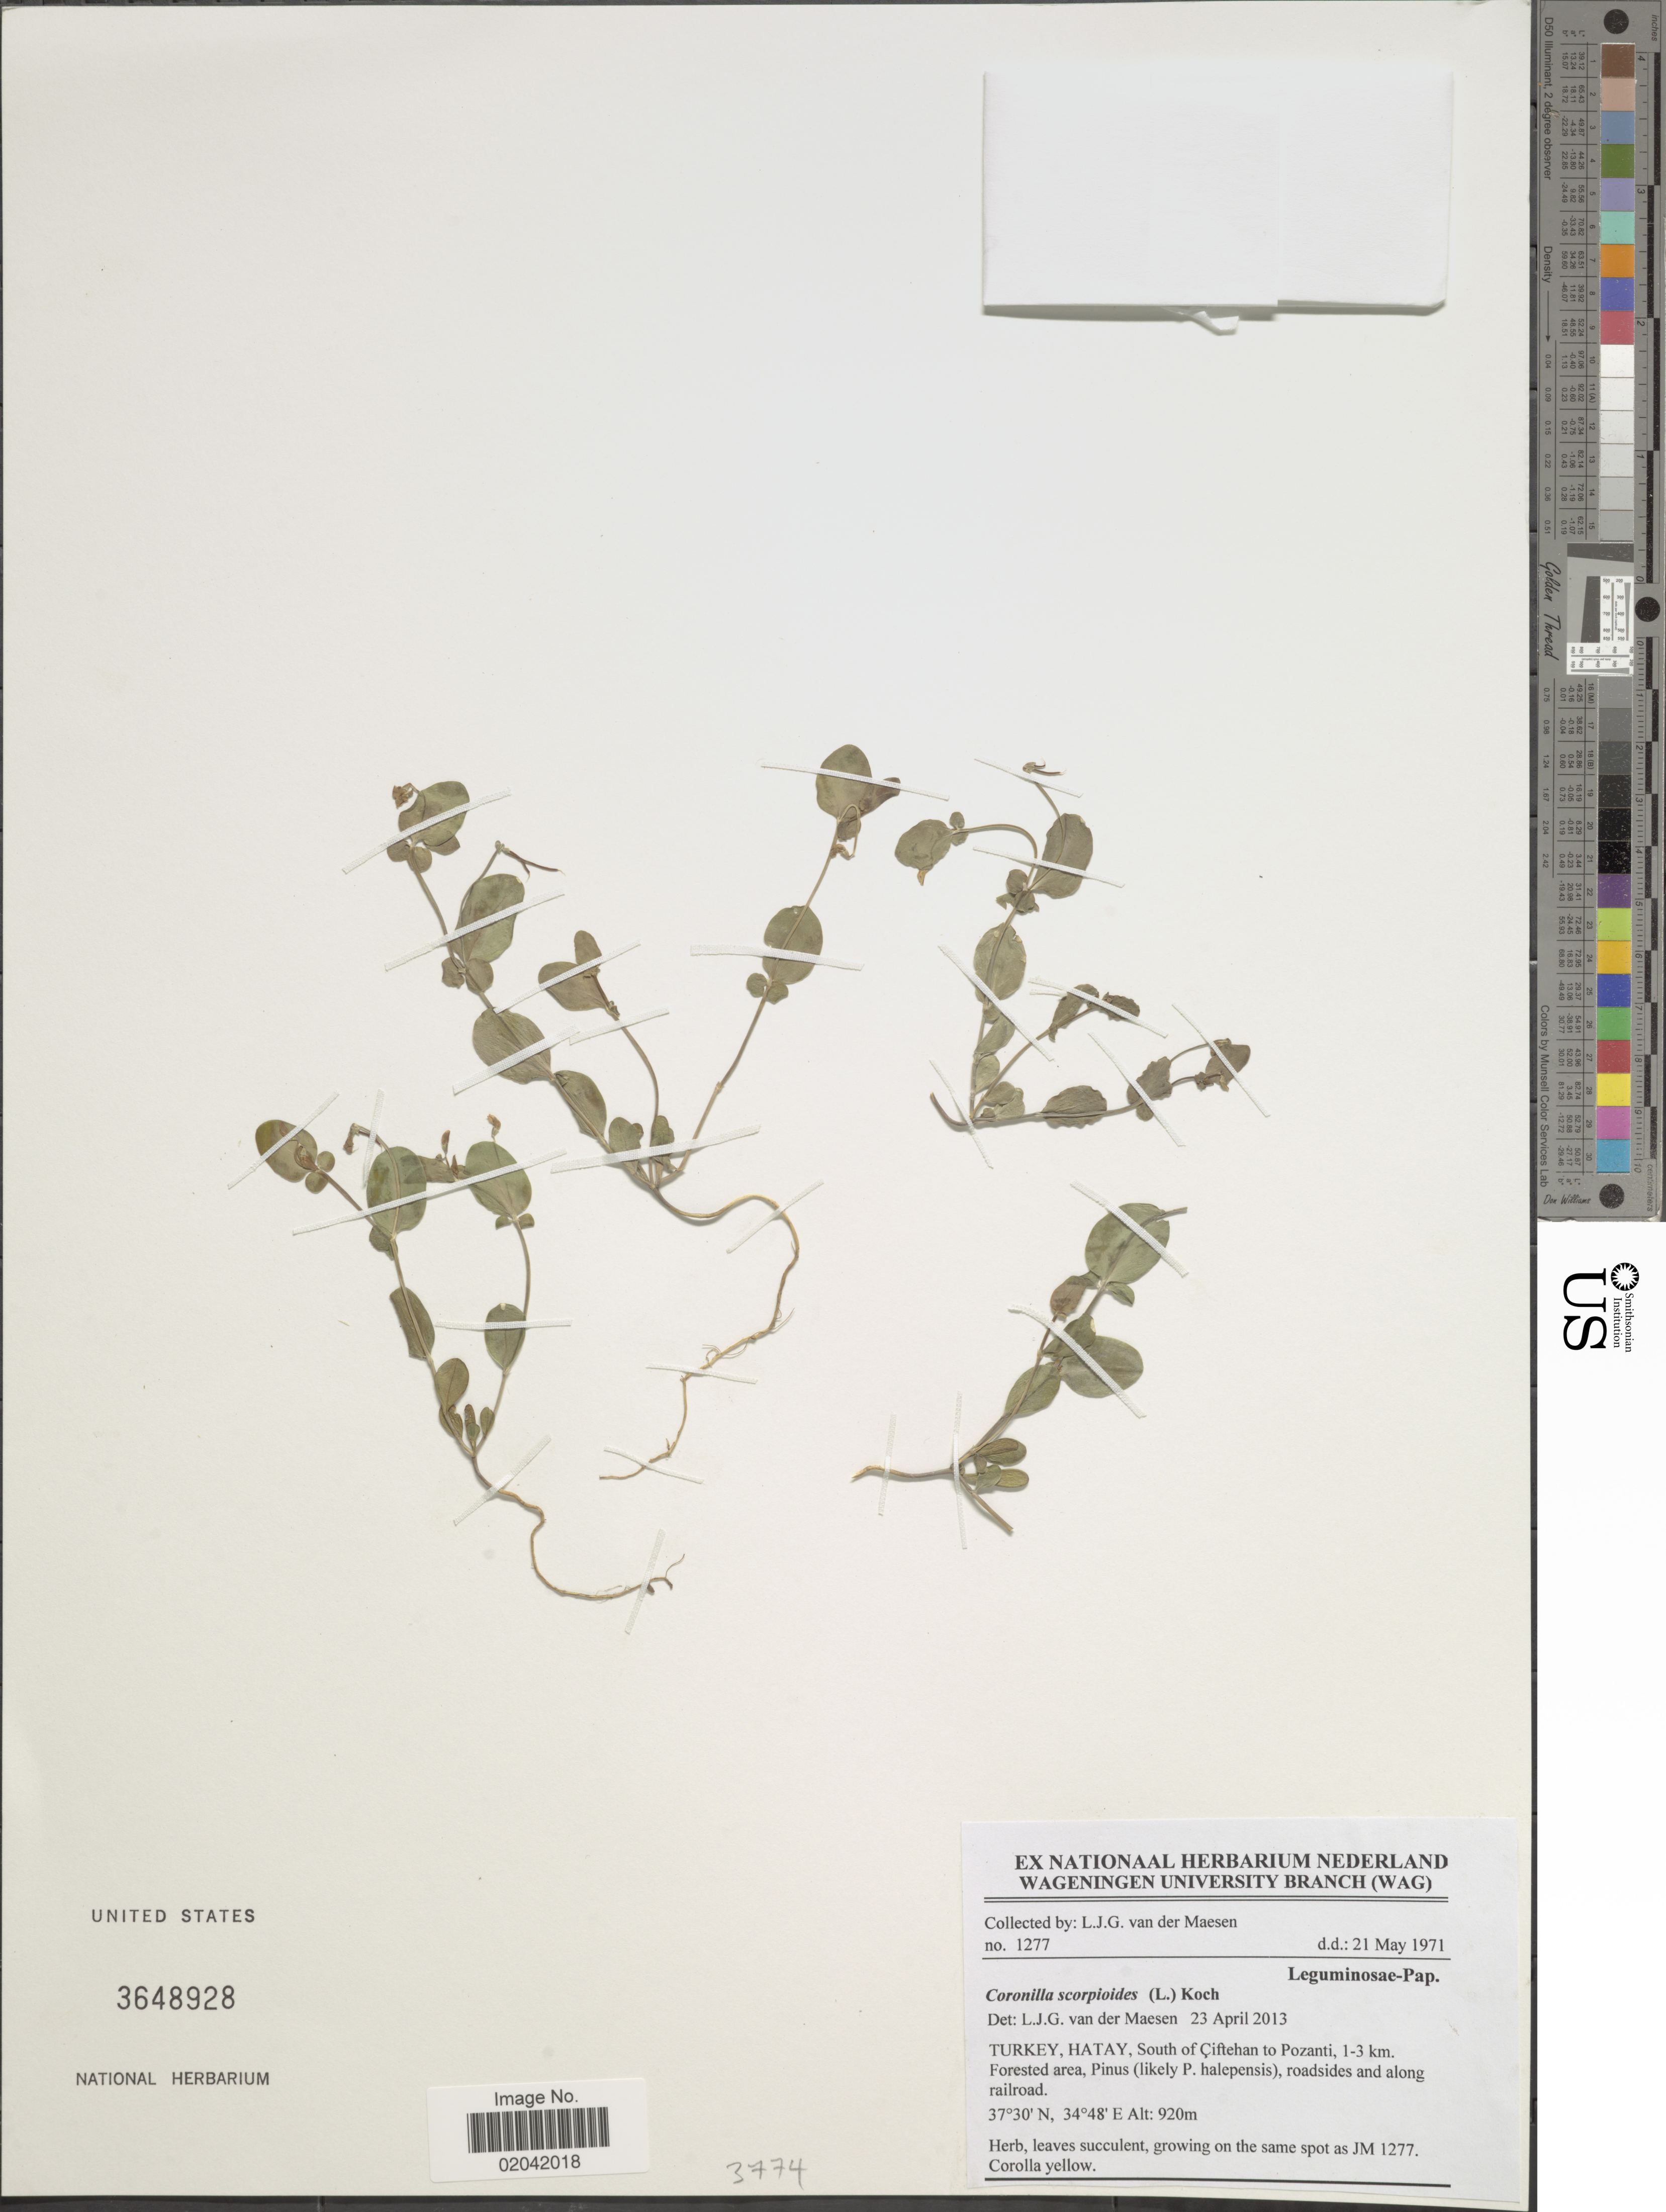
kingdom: Plantae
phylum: Tracheophyta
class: Magnoliopsida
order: Fabales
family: Fabaceae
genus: Coronilla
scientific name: Coronilla scorpioides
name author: K. Koch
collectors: L. van der Maesen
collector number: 1277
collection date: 1971-05-21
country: Turkey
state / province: Hatay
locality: South of Ciftehan to Pozanti, 1-3 km. Forested area, roadsides and along railroad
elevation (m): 920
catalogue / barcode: US 3648928